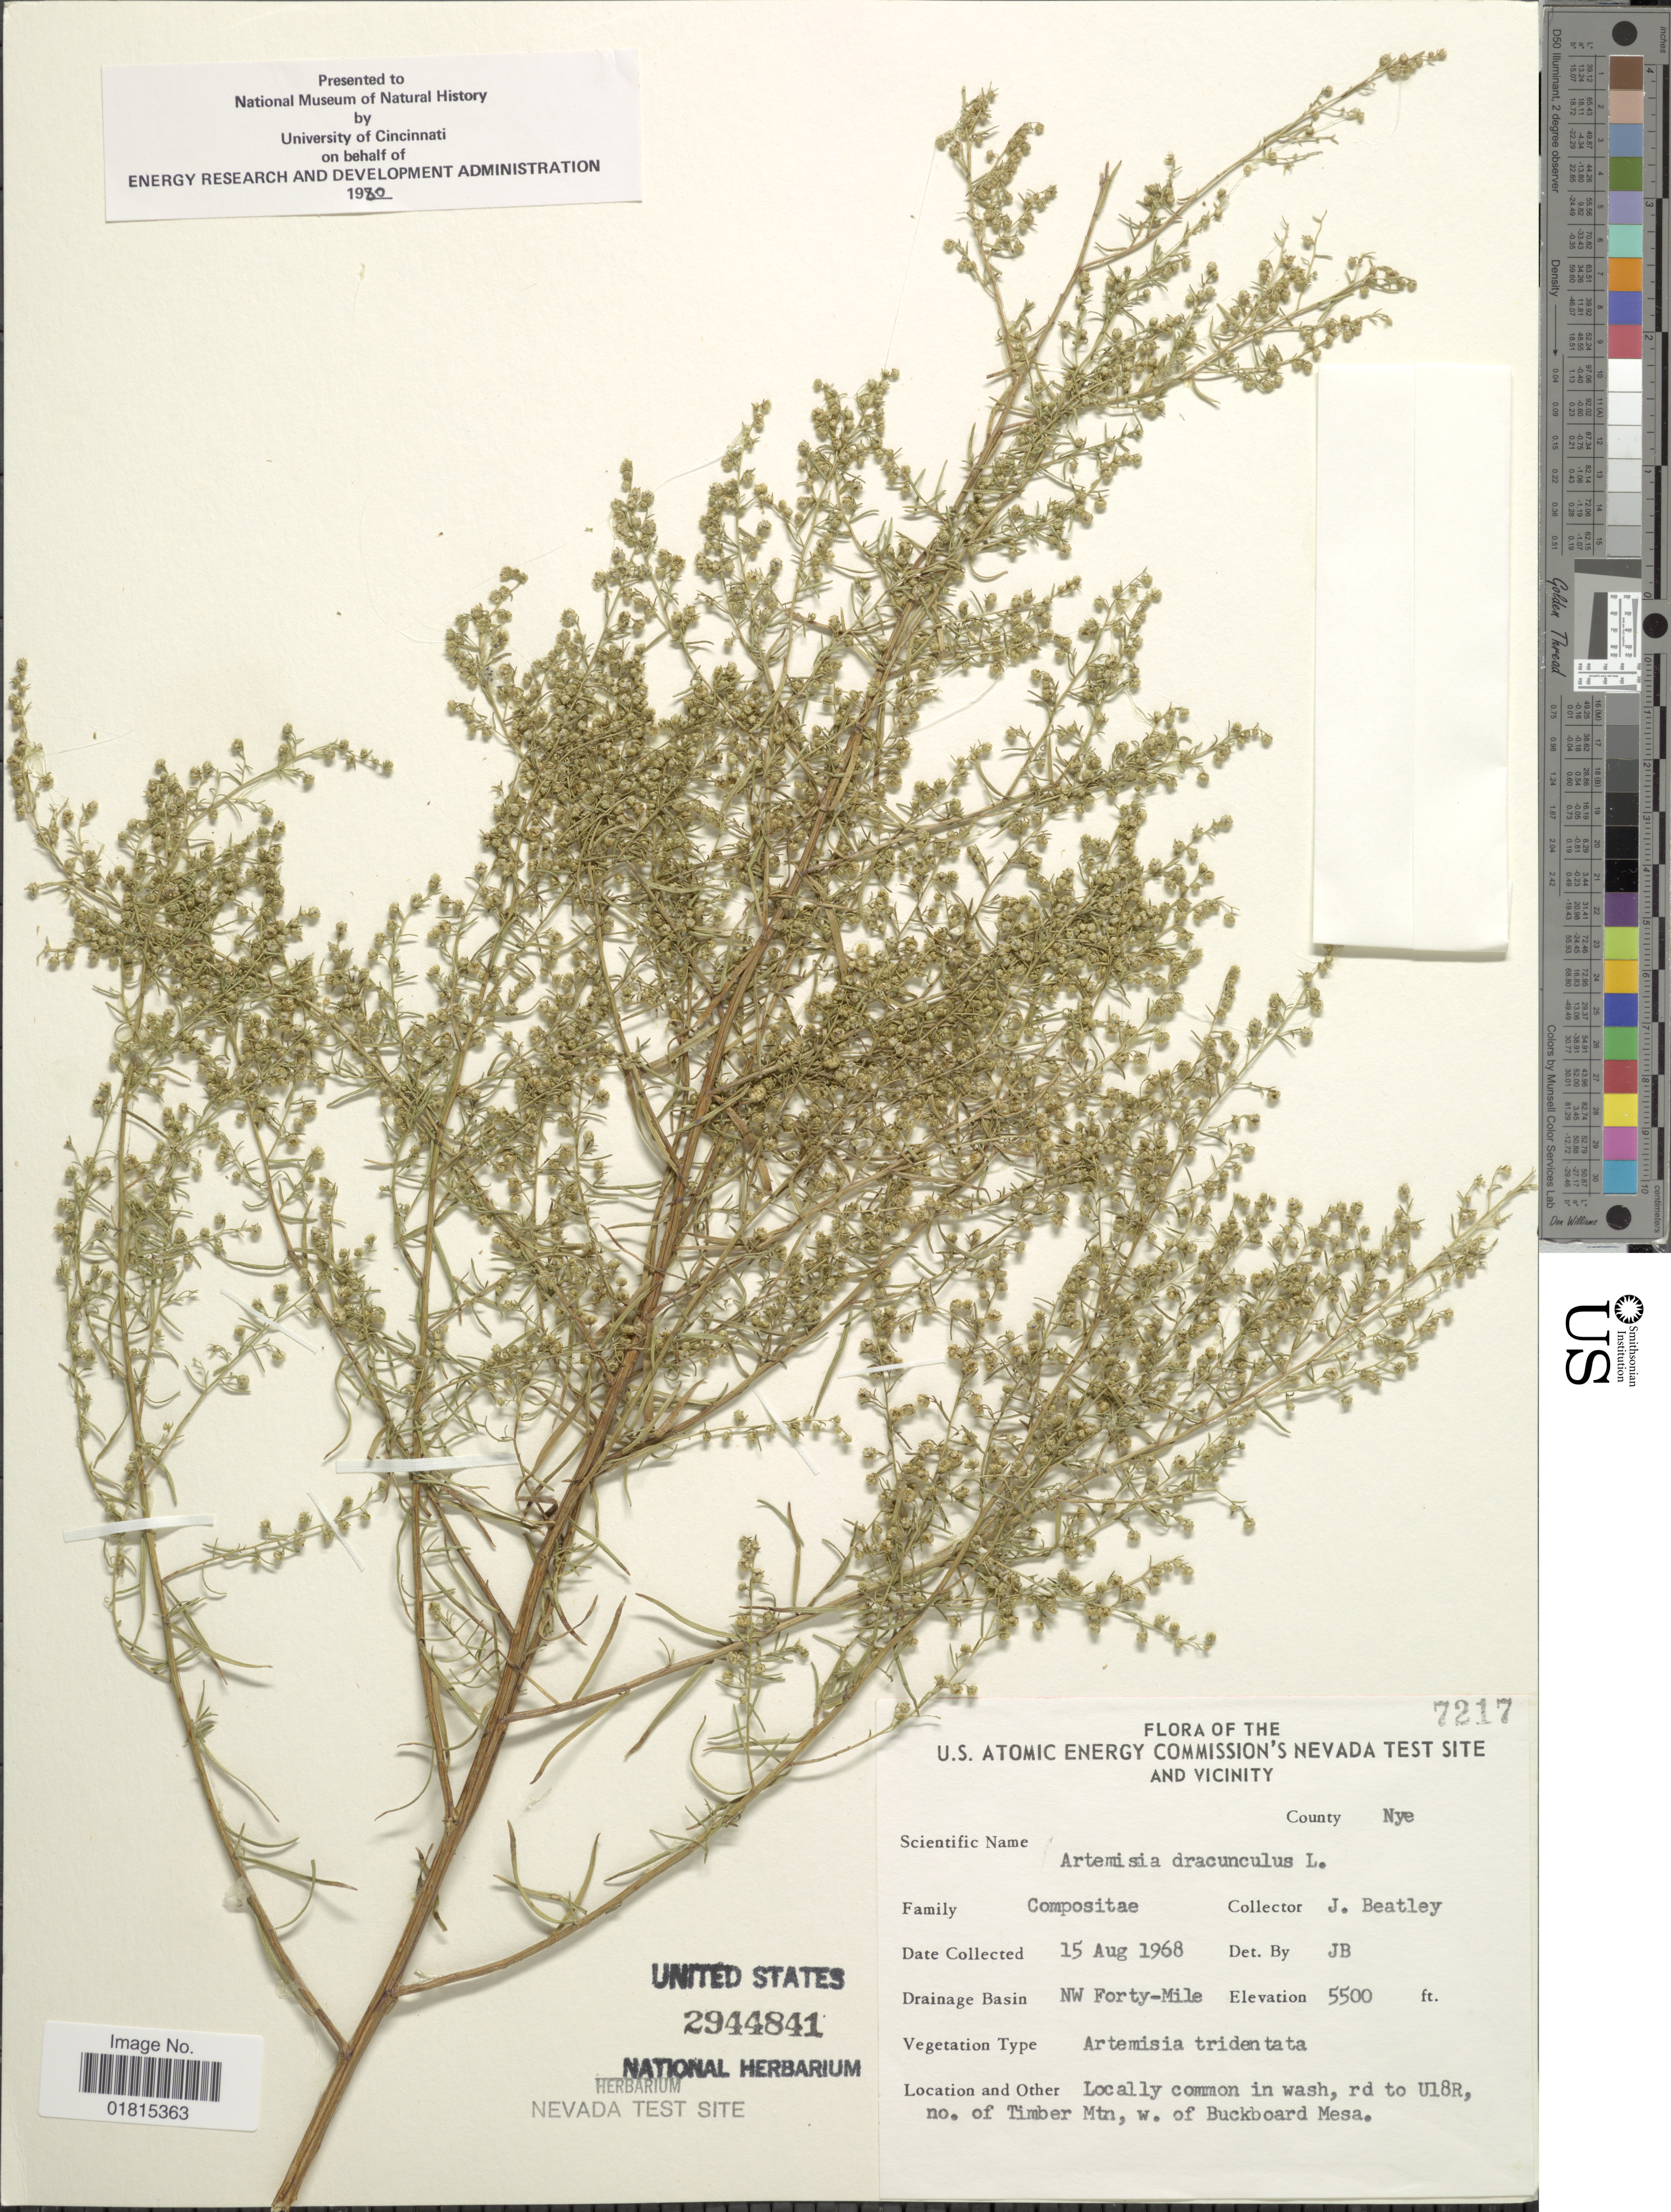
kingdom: Plantae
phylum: Tracheophyta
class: Magnoliopsida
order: Asterales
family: Asteraceae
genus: Artemisia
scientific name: Artemisia dracunculoides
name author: Pursh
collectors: J. C. Beatley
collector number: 7217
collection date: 1968-08-15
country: United States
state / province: Nevada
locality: U.S. Atomic Energy Commission's Nevada Test Site and vicinity. County Nye. NW Forty-Mile. Locally common in wash, rd to U18R, no. of Timber Mtn, w. of Buckboard Mesa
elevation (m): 1676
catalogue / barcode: US 2944841